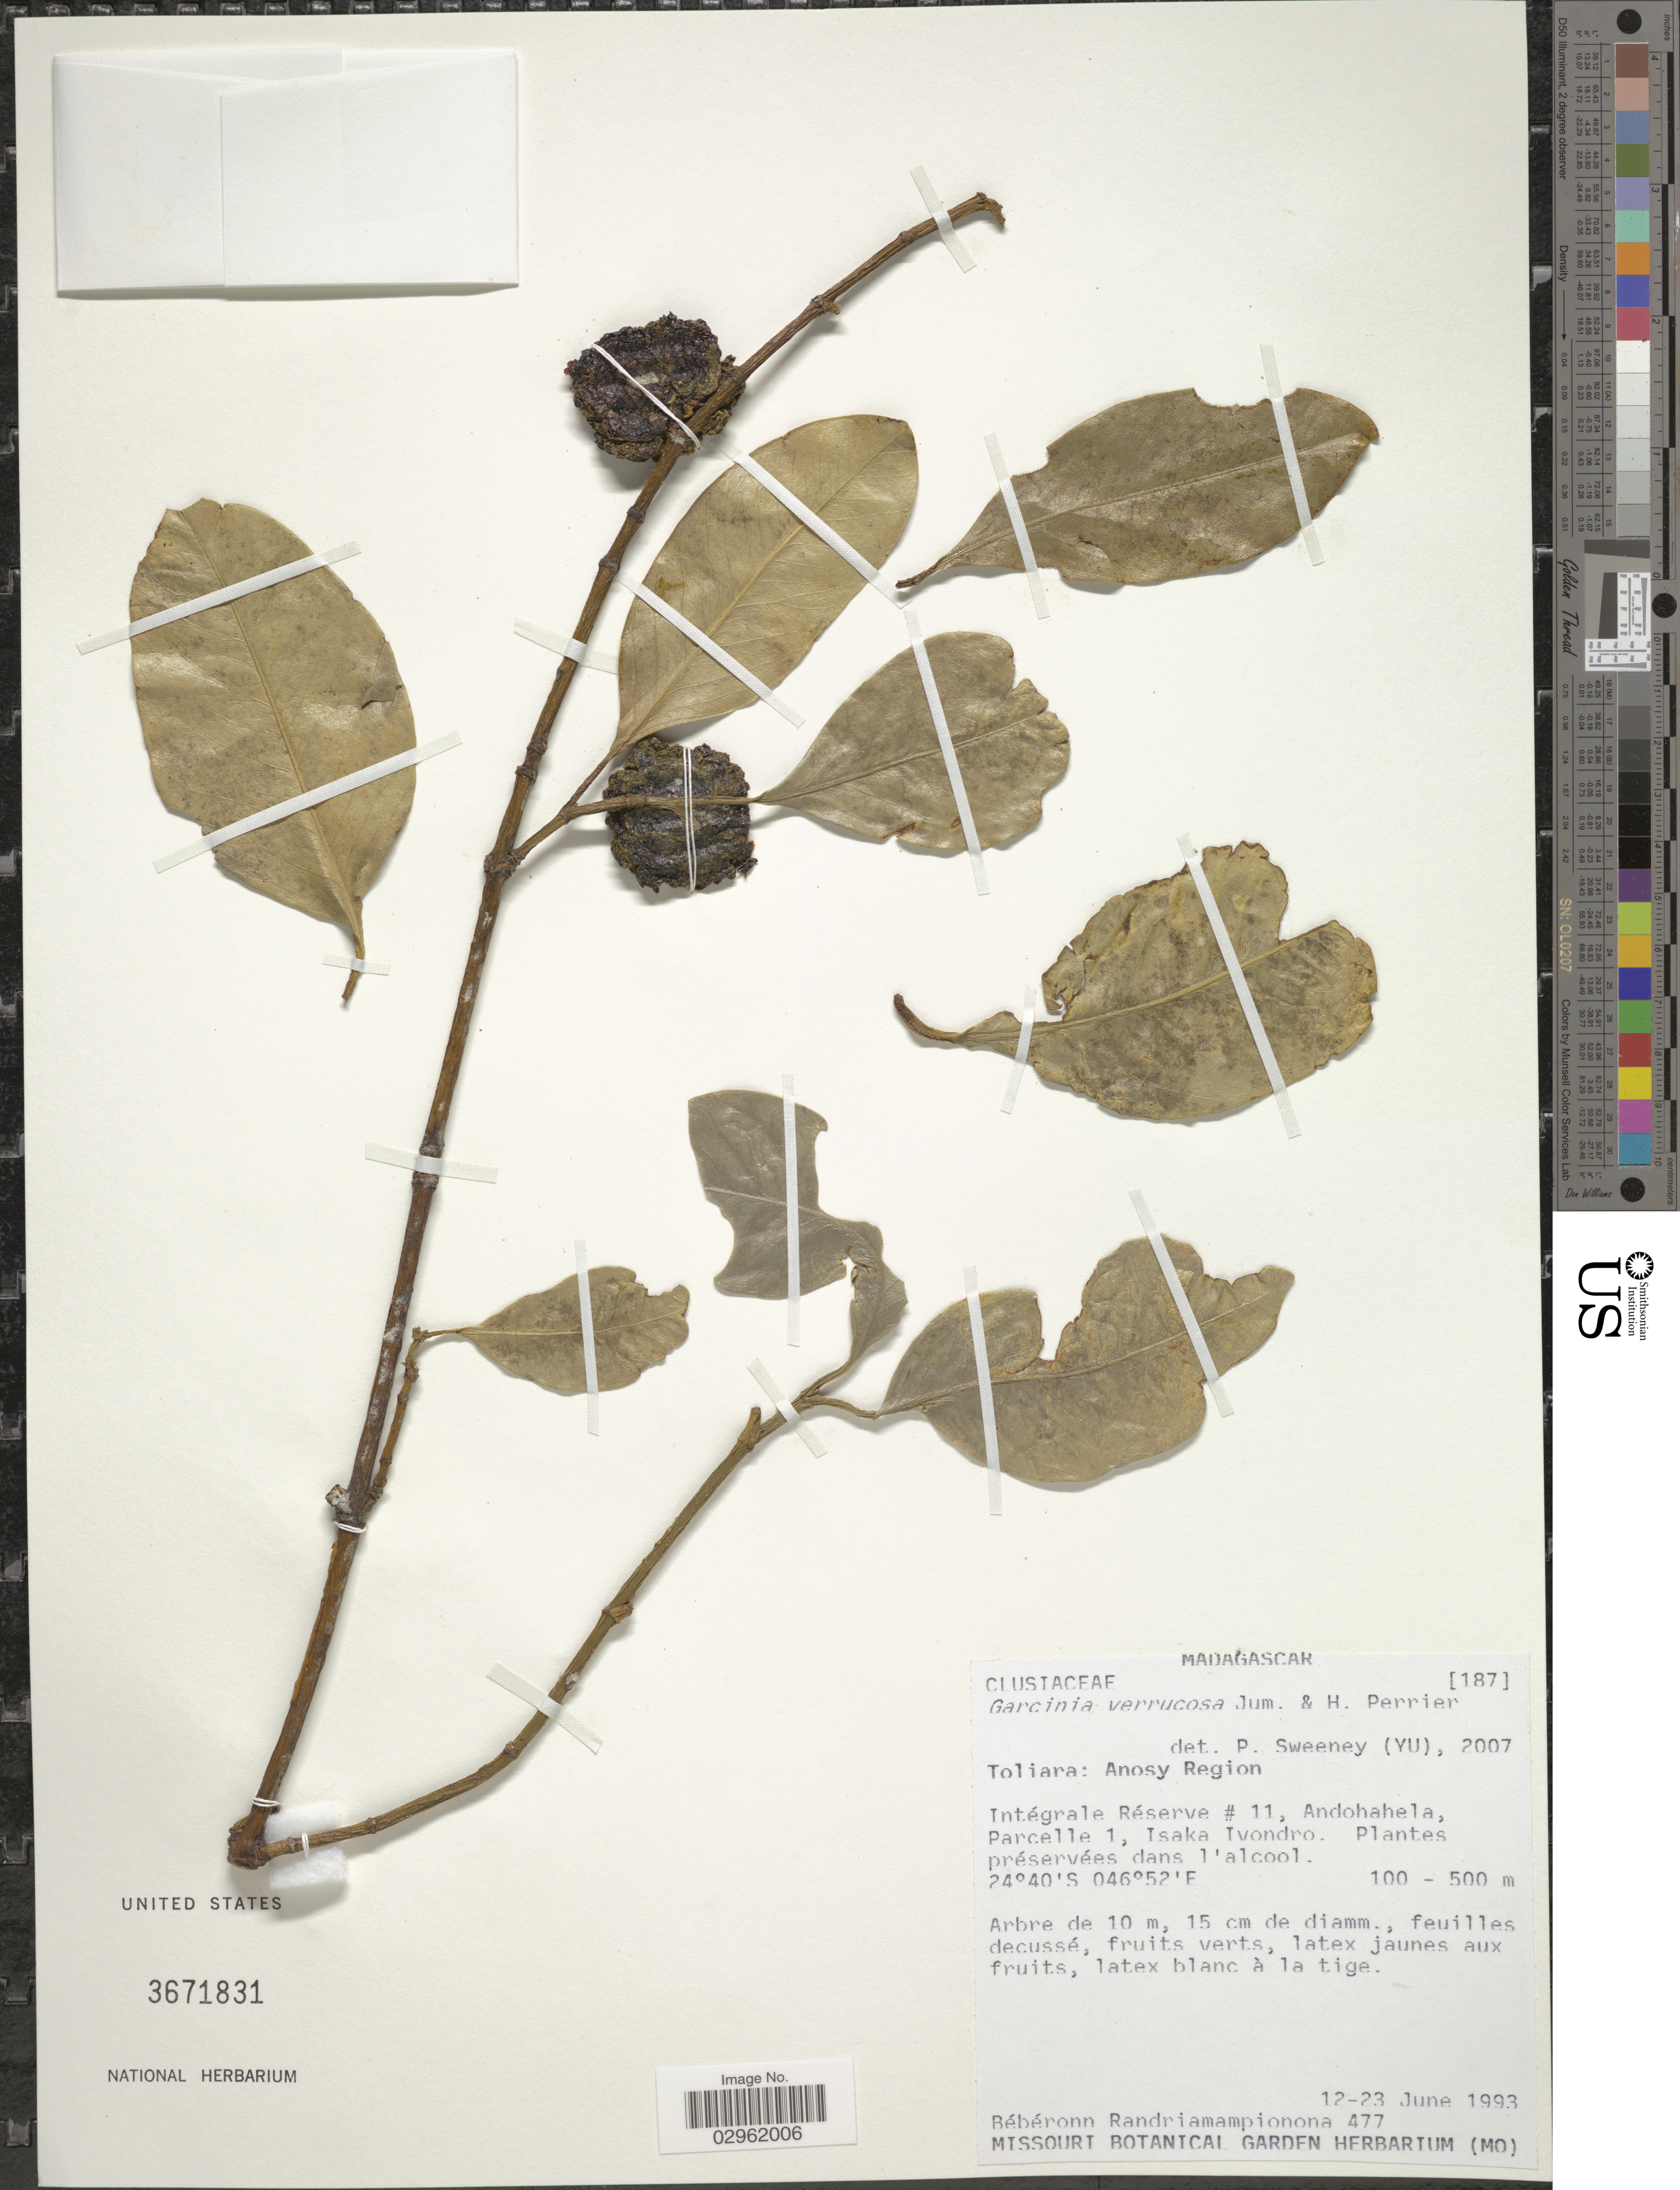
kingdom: Plantae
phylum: Tracheophyta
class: Magnoliopsida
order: Malpighiales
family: Clusiaceae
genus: Garcinia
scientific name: Garcinia verrucosa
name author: Jum. & H. Perrier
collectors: B. Randriamampionona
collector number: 477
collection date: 1933-06-12/1933-06-23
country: Madagascar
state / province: Anosy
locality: Anosy Region. Intégrale Réserva # 11, Andohahela, Parcelle 1, Isaka Ivondro.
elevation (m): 100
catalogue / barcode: US 3671831